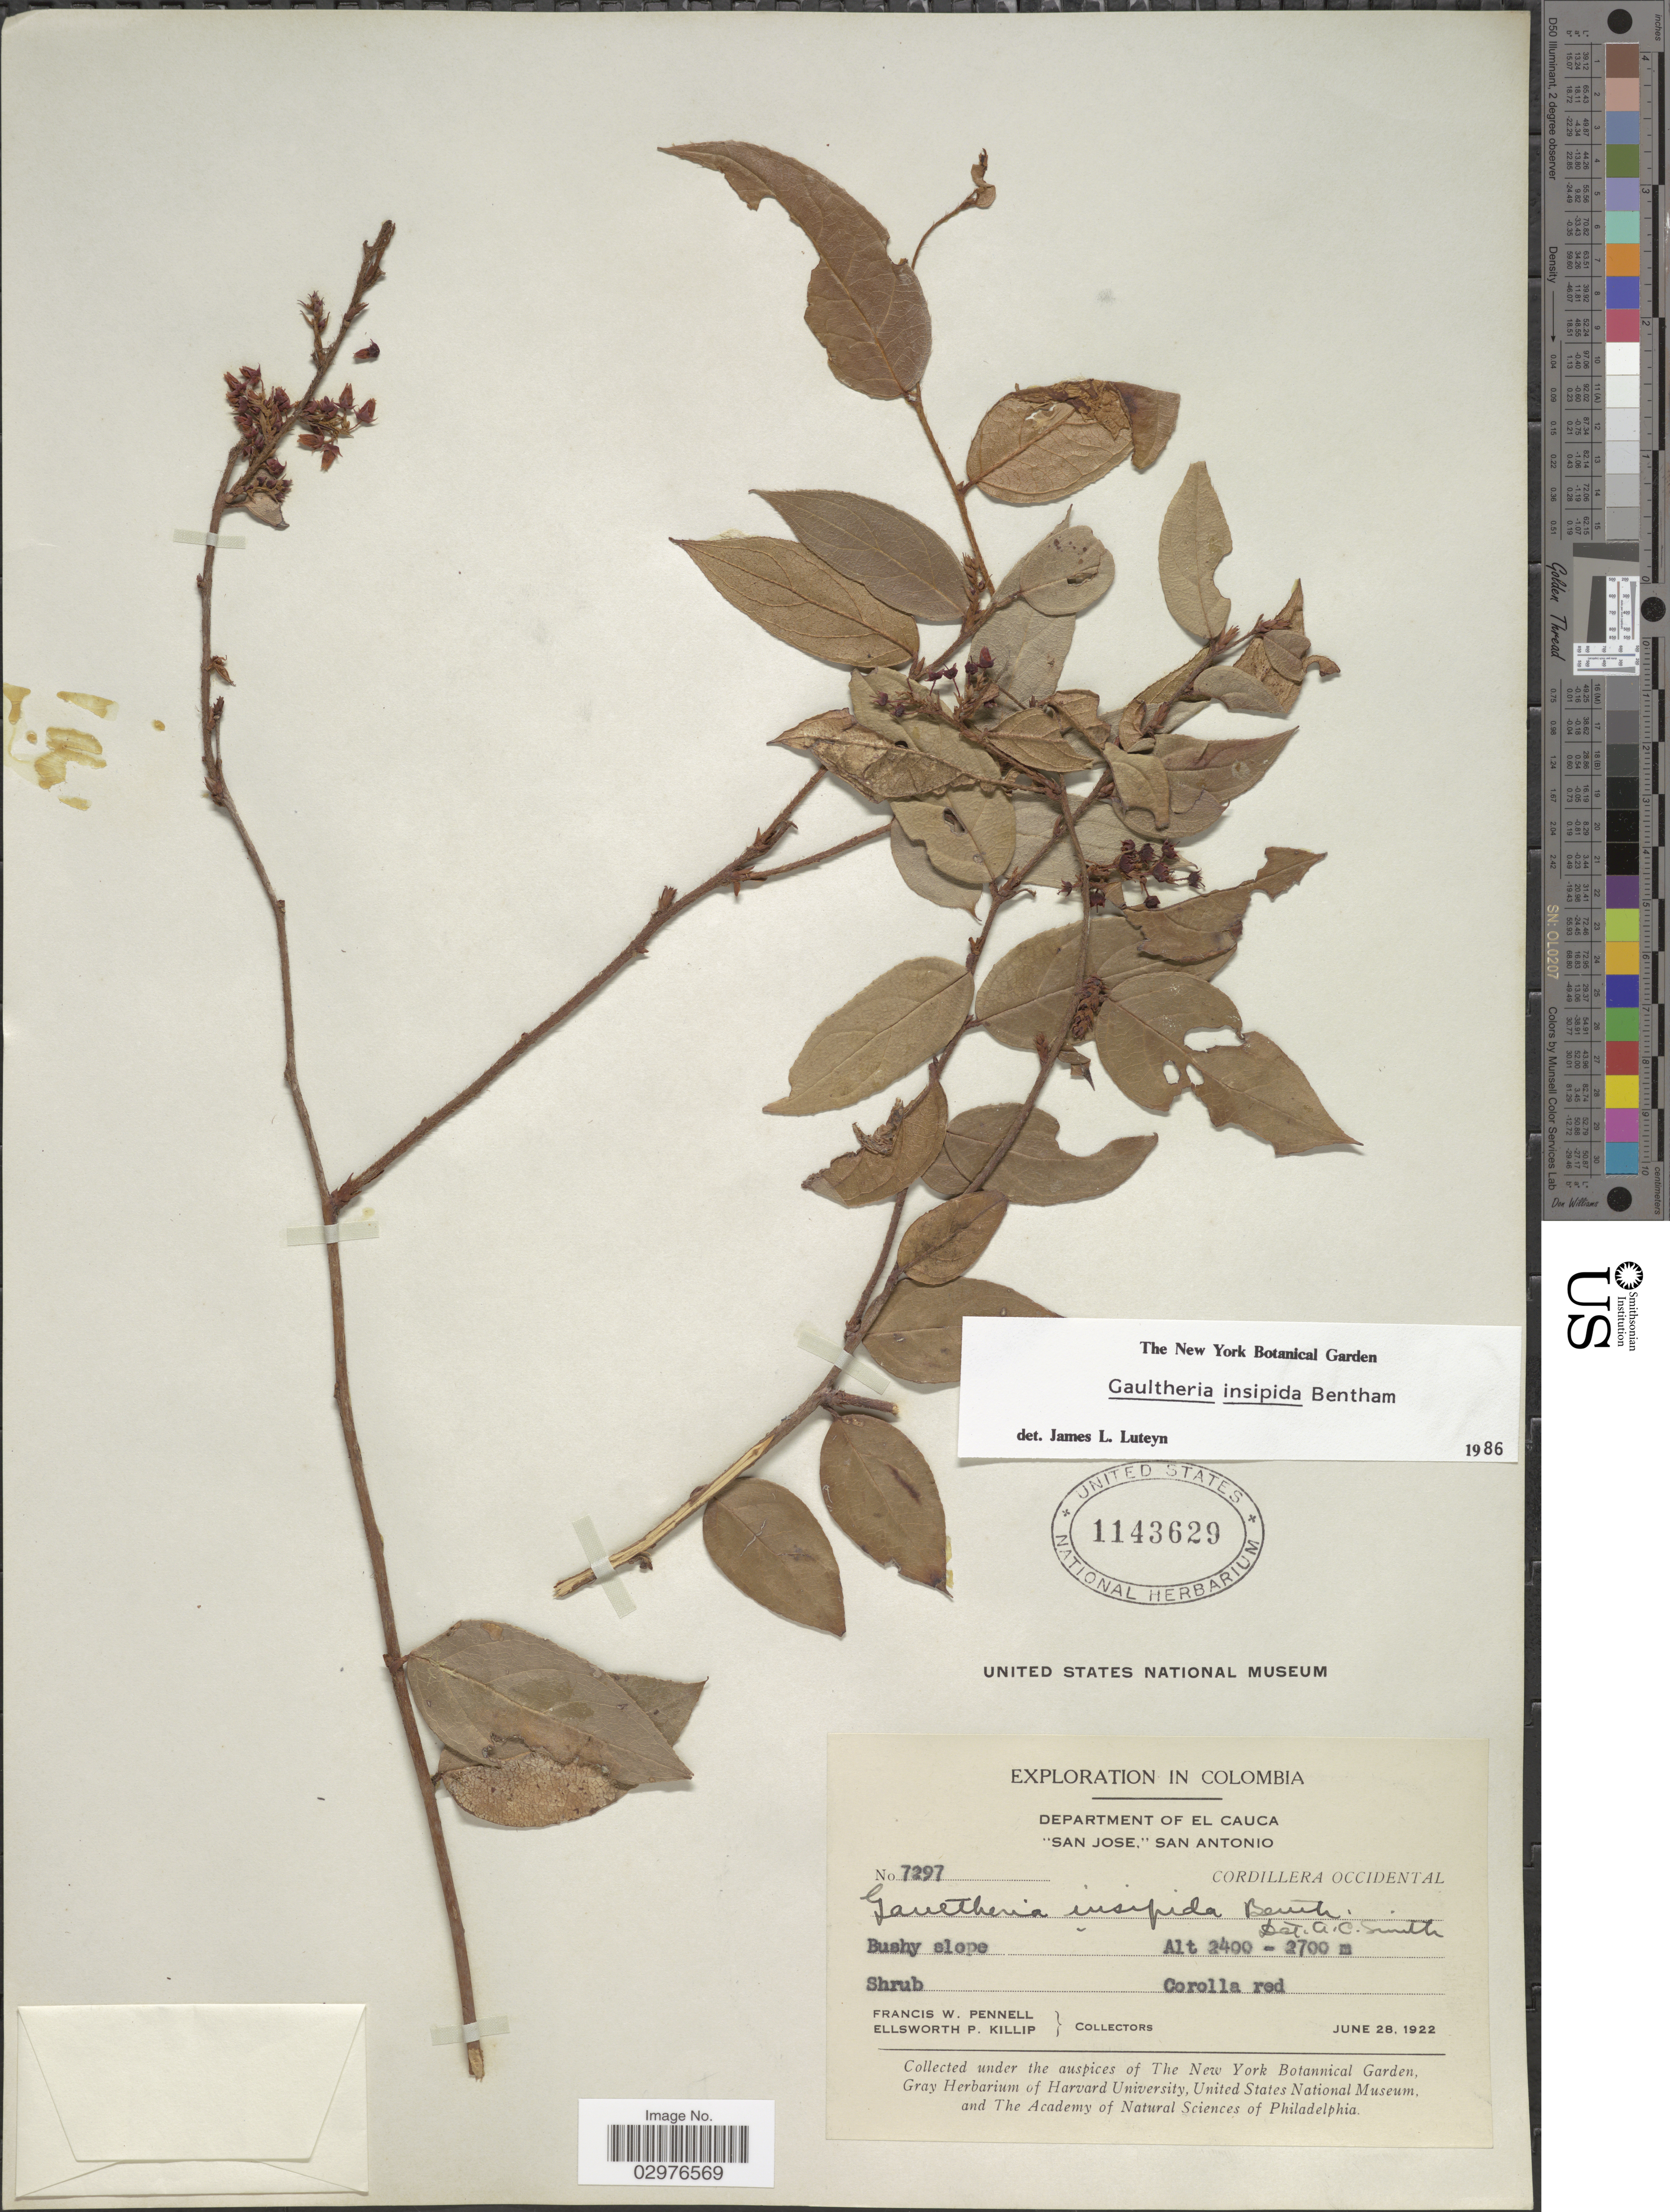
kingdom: Plantae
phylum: Tracheophyta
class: Magnoliopsida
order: Ericales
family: Ericaceae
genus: Gaultheria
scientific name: Gaultheria insipida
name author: Benth.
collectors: F. W. Pennell & E. P. Killip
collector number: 7297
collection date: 1922-06-28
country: Colombia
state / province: Cauca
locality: Department of El Cauca. "San Jose," San Antonio. Cordillera Occidental.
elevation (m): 2400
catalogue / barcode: US 1143629